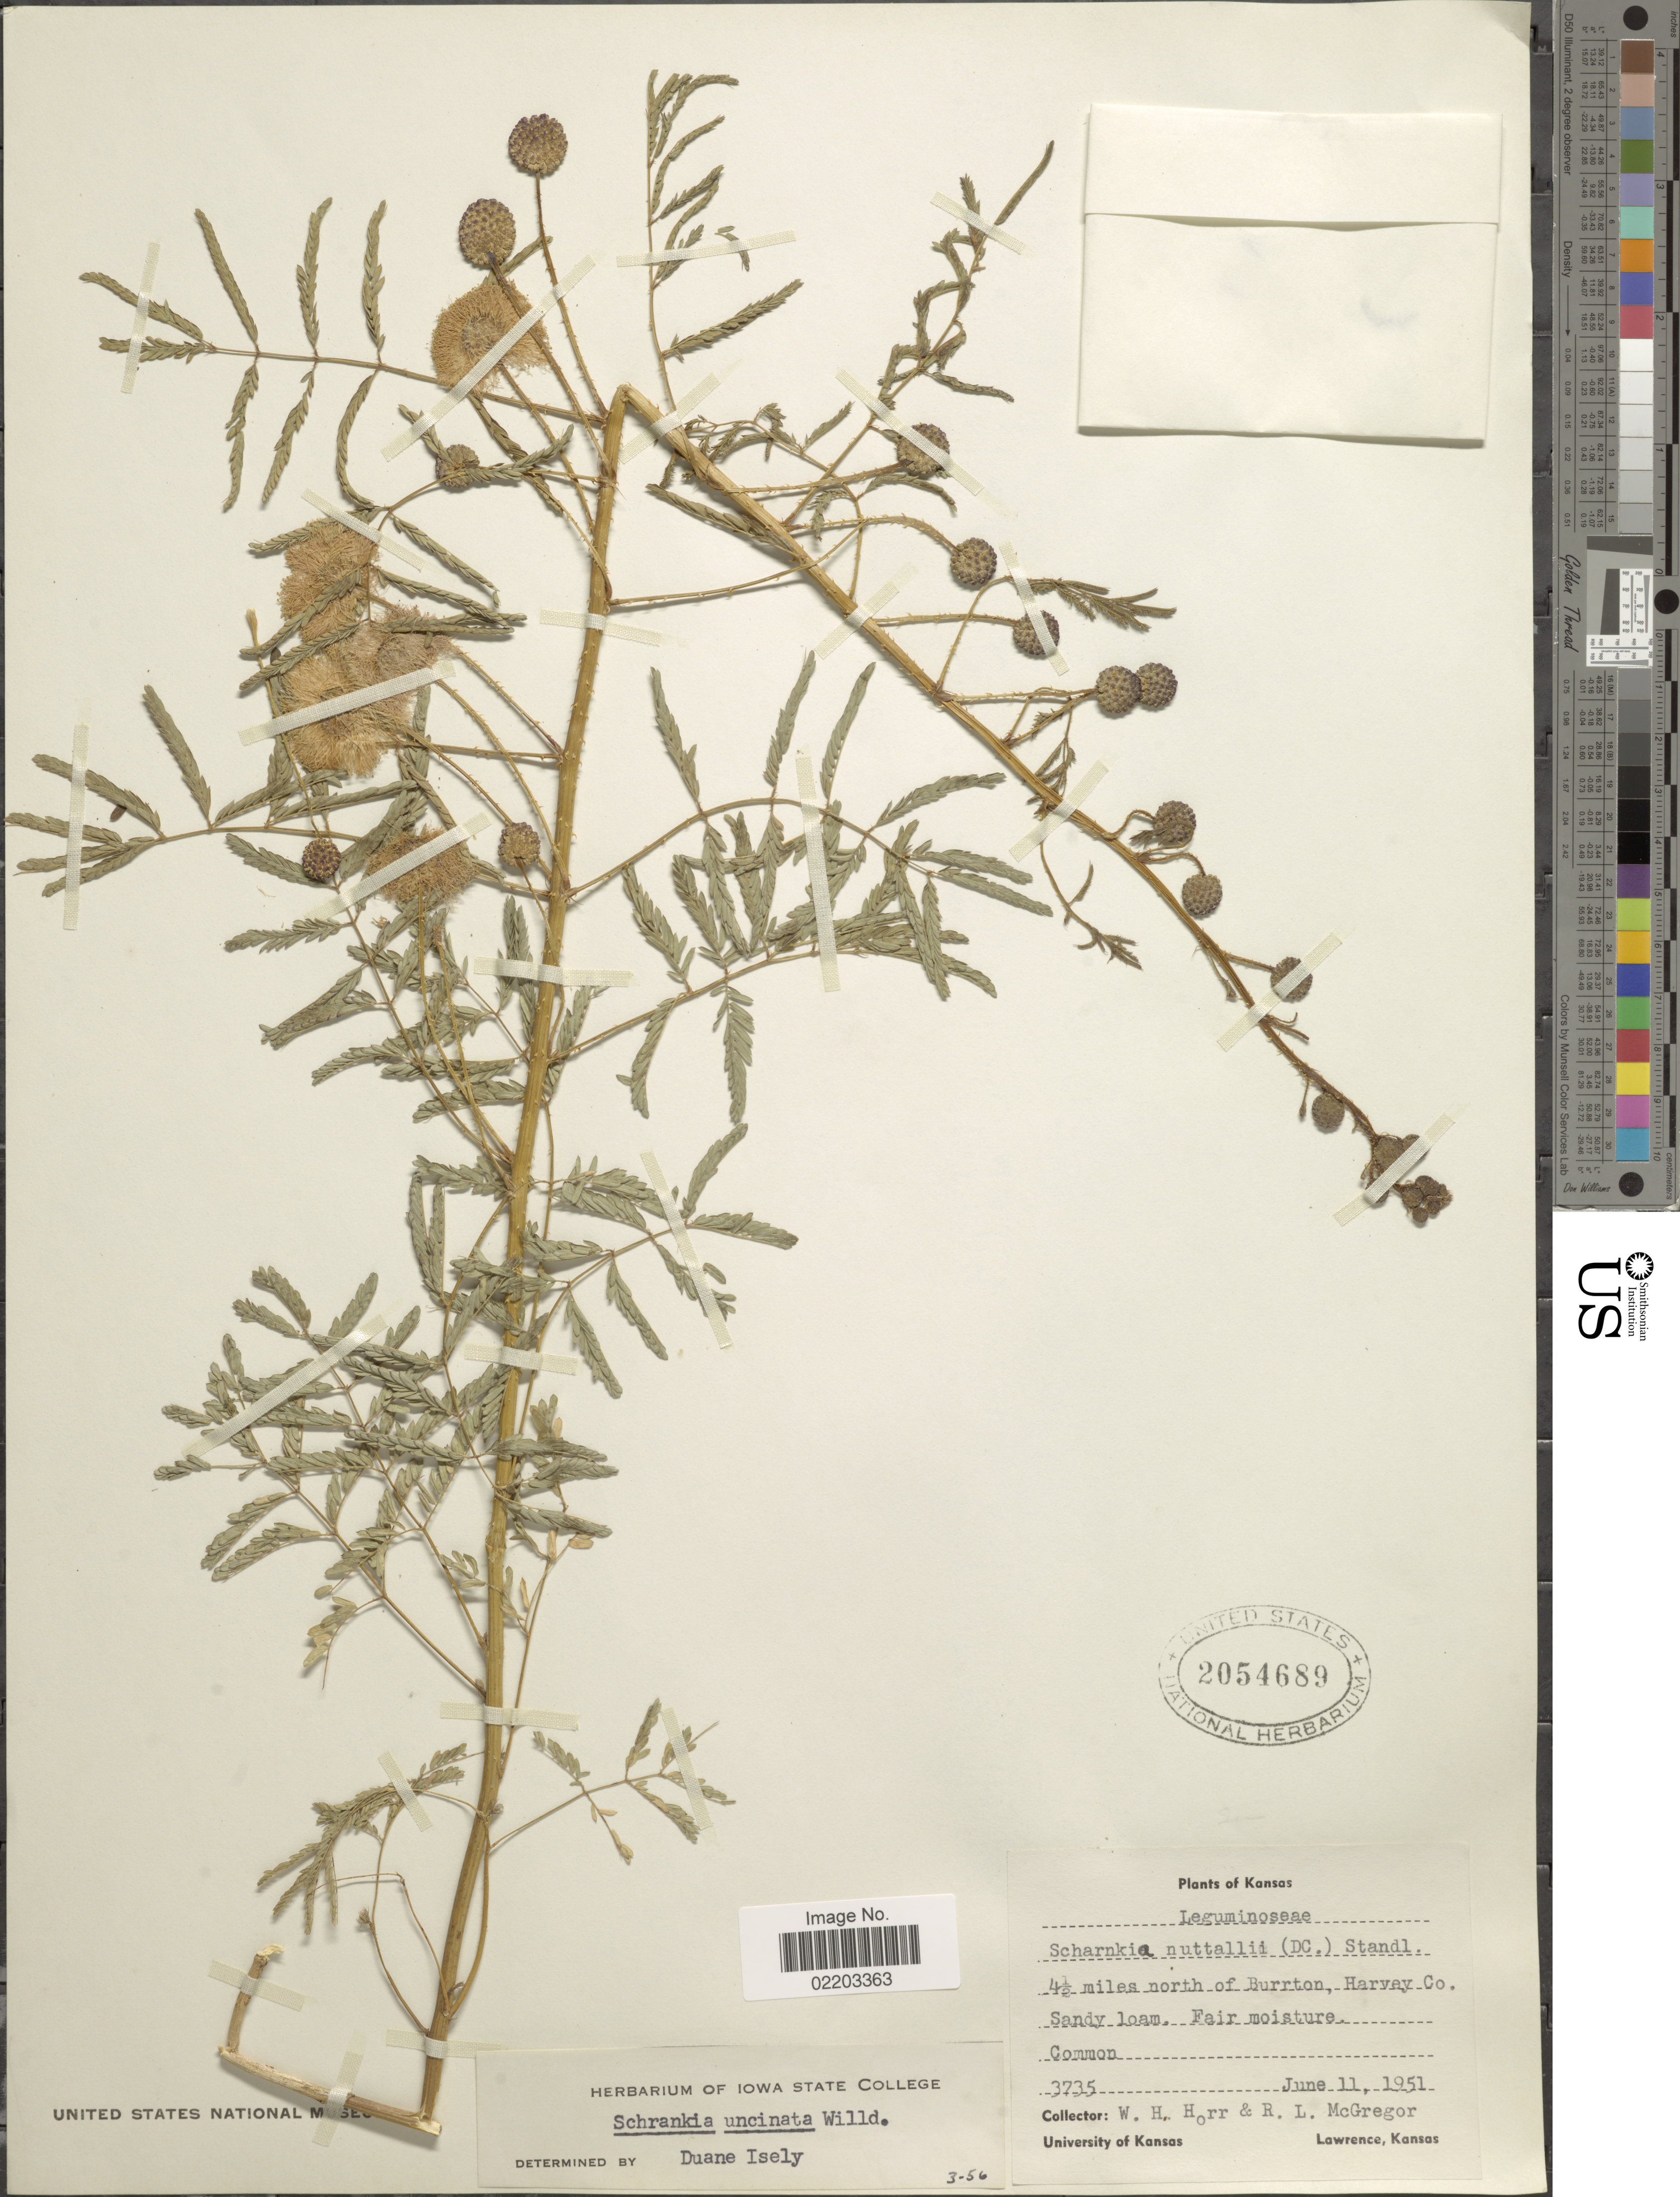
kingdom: Plantae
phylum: Tracheophyta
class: Magnoliopsida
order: Fabales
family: Fabaceae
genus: Mimosa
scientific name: Mimosa nuttallii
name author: (DC.) B.L. Turner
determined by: Strong, M. T., (US), Smithsonian Institution - National Museum of Natural History (UNITED STATES)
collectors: W. H. Horr & R. McGregor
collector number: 3735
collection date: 1951-06-11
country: United States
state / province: Kansas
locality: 4½ miles north of Burrton, Harvey Co. Sandy loam, Fairy moisture, Common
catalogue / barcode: US 2054689